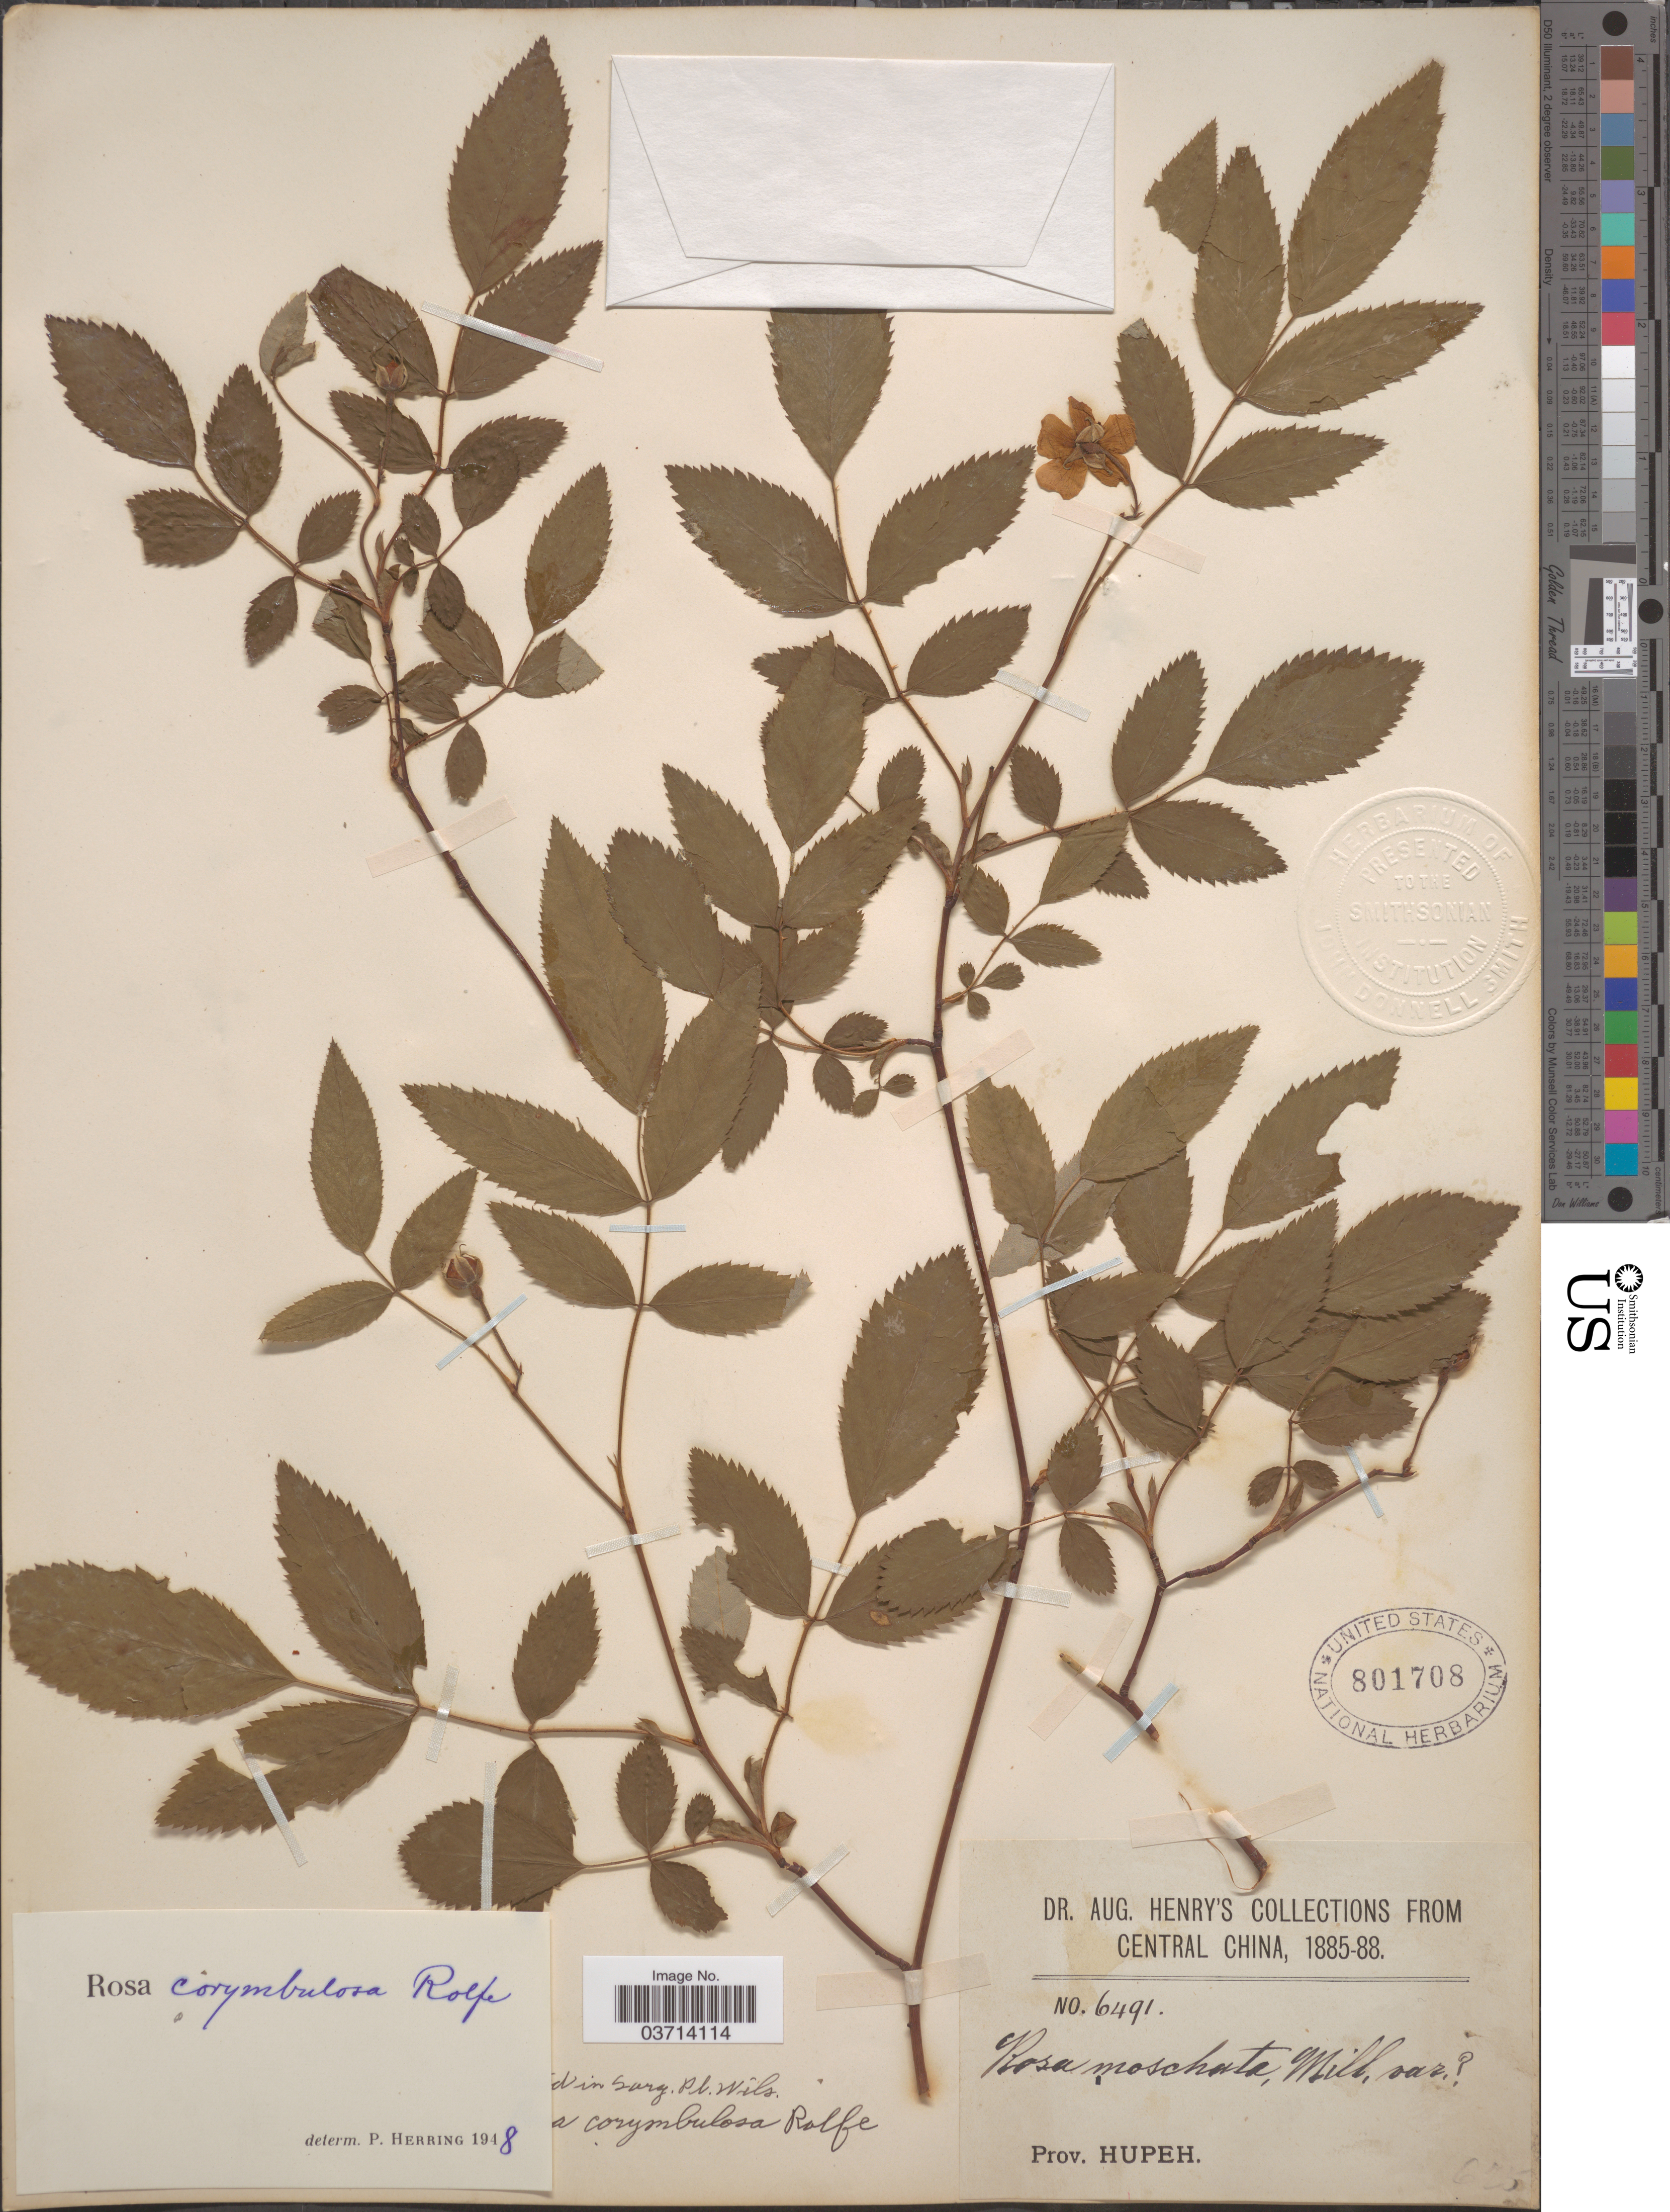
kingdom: Plantae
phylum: Tracheophyta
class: Magnoliopsida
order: Rosales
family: Rosaceae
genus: Rosa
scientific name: Rosa corymbulosa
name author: Rolfe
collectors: A. Henry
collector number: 6491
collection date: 1885/1888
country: China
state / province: Hubei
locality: Central China. Prov. Hupeh.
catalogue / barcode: US 801708